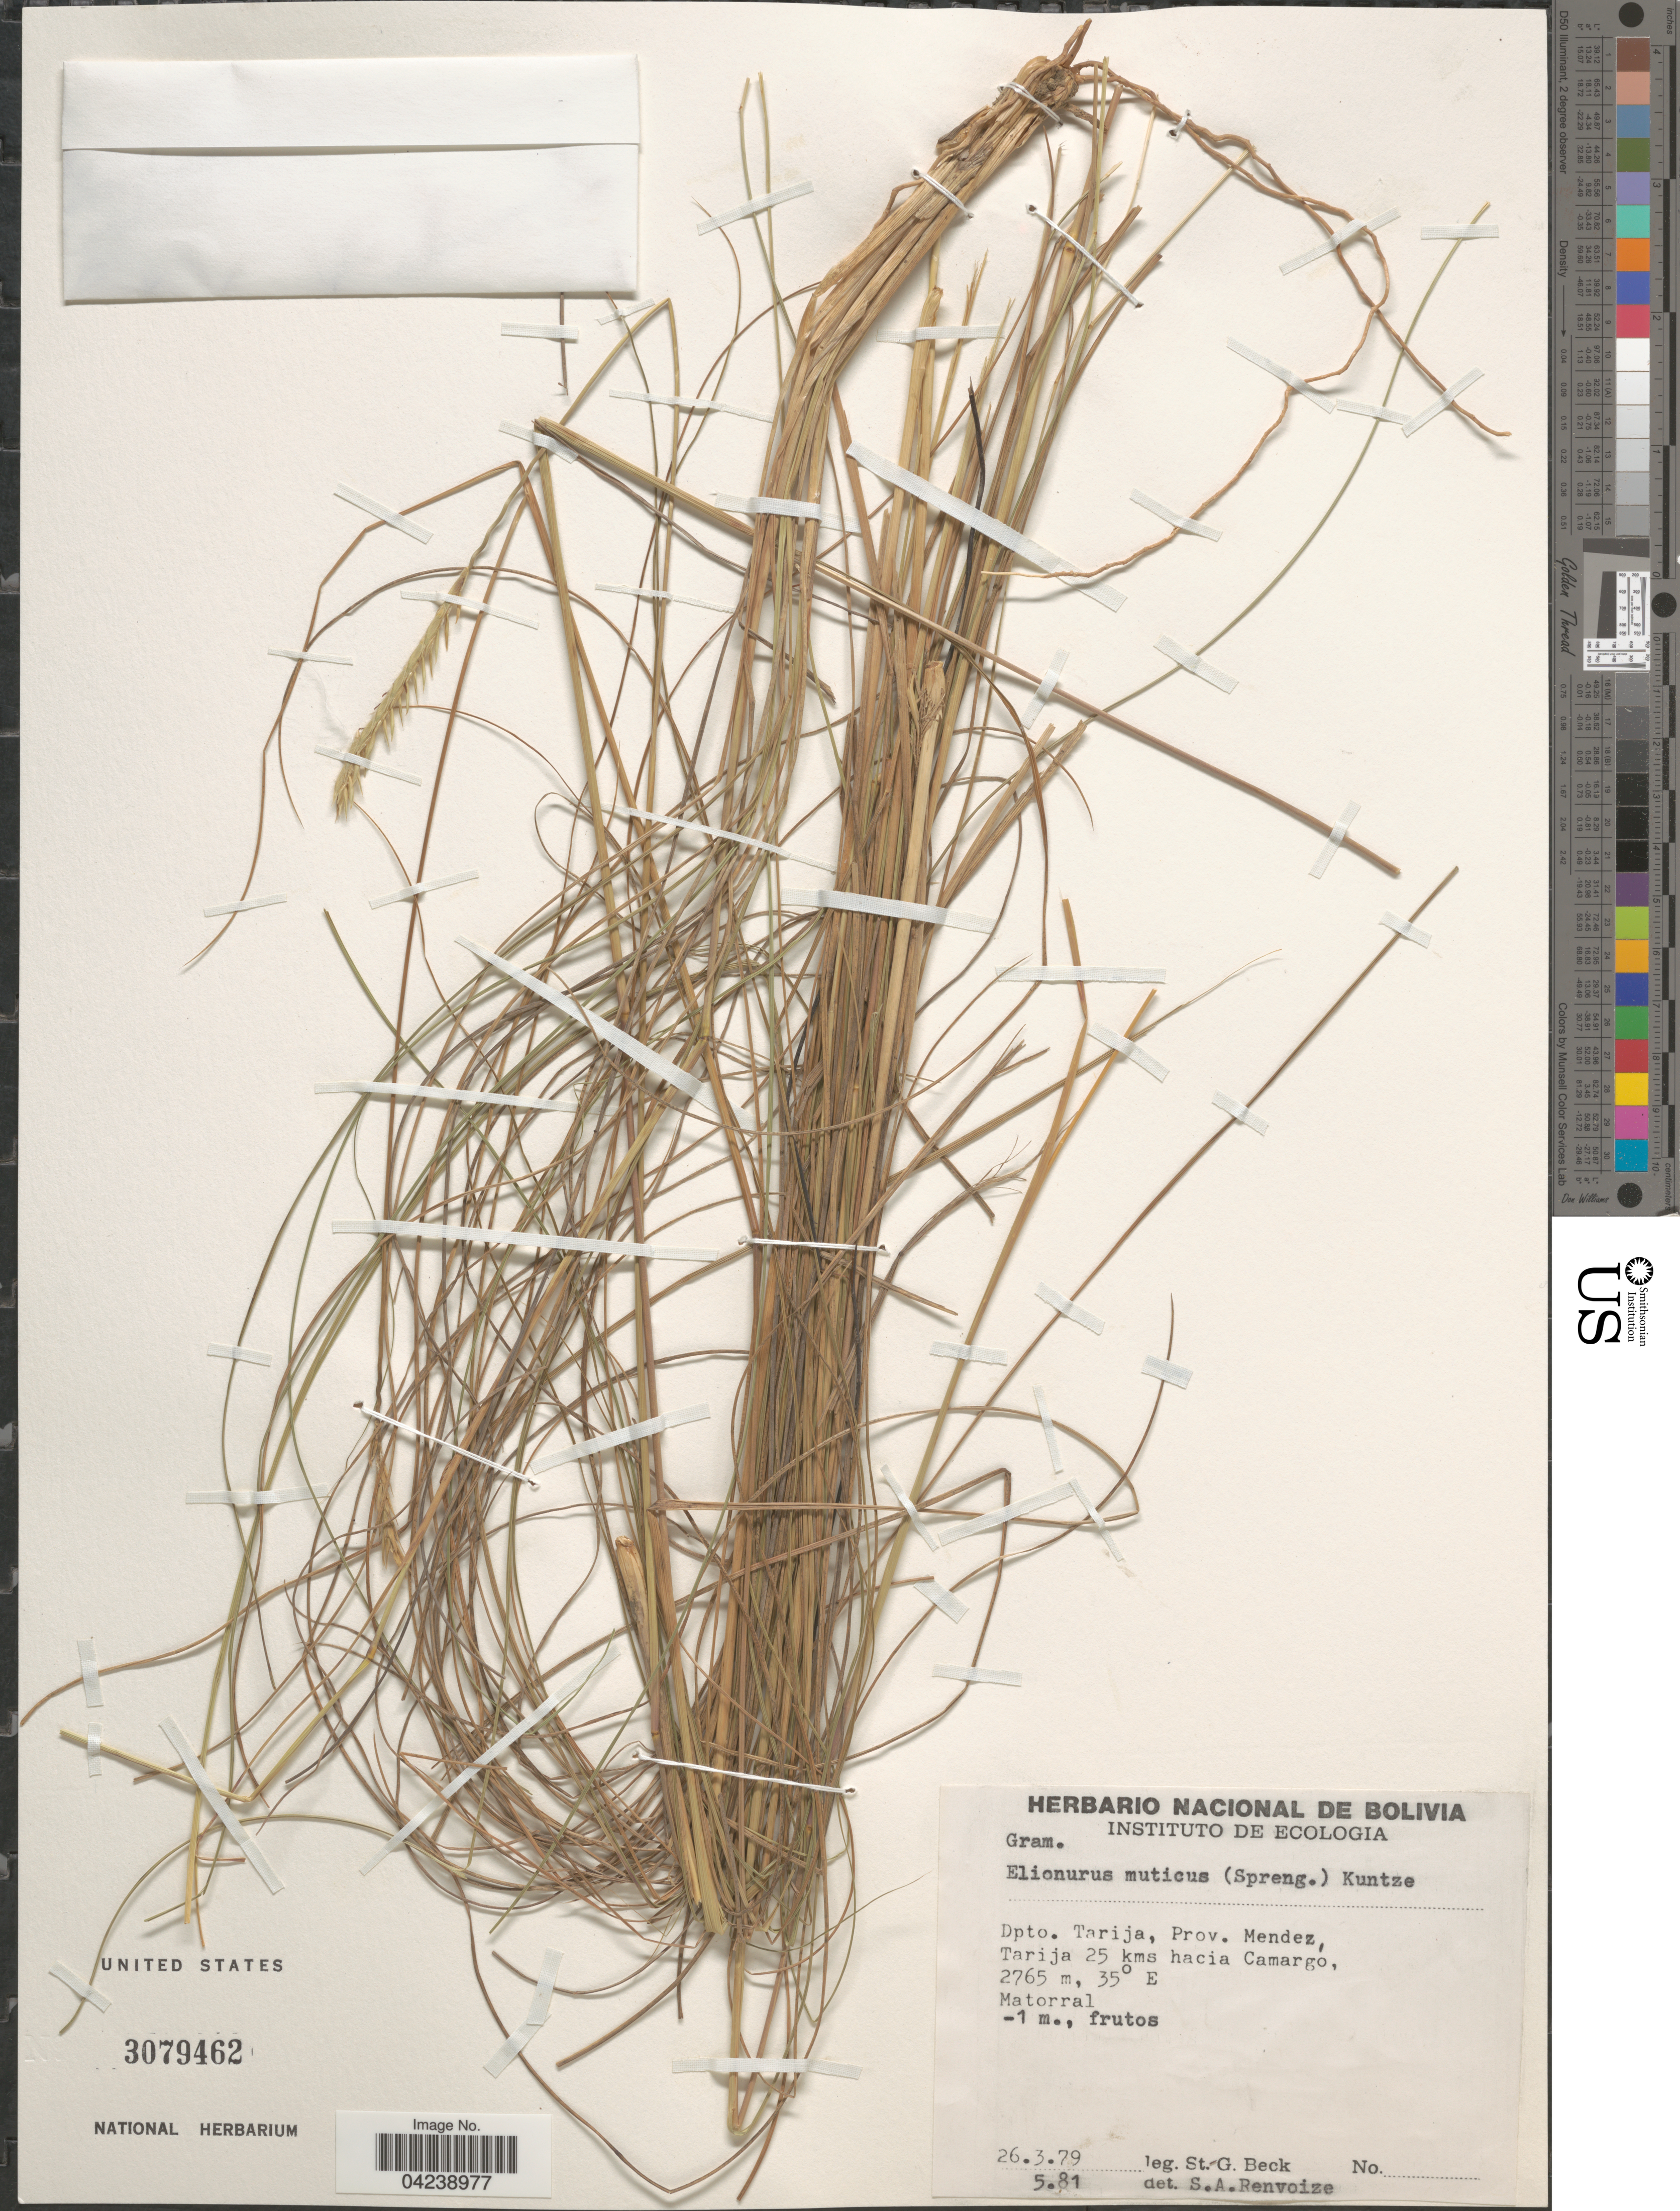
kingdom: Plantae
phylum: Tracheophyta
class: Liliopsida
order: Poales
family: Poaceae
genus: Elionurus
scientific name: Elionurus muticus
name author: (Spreng.) Kuntze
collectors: S. G. Beck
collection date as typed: Transcribed d/m/y: 26/3/79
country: Bolivia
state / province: Tarija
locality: Dpto. Tarija, Prov. Mendez, Tarija 25 kms hacia Camargo.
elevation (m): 2765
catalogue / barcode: US 3079462